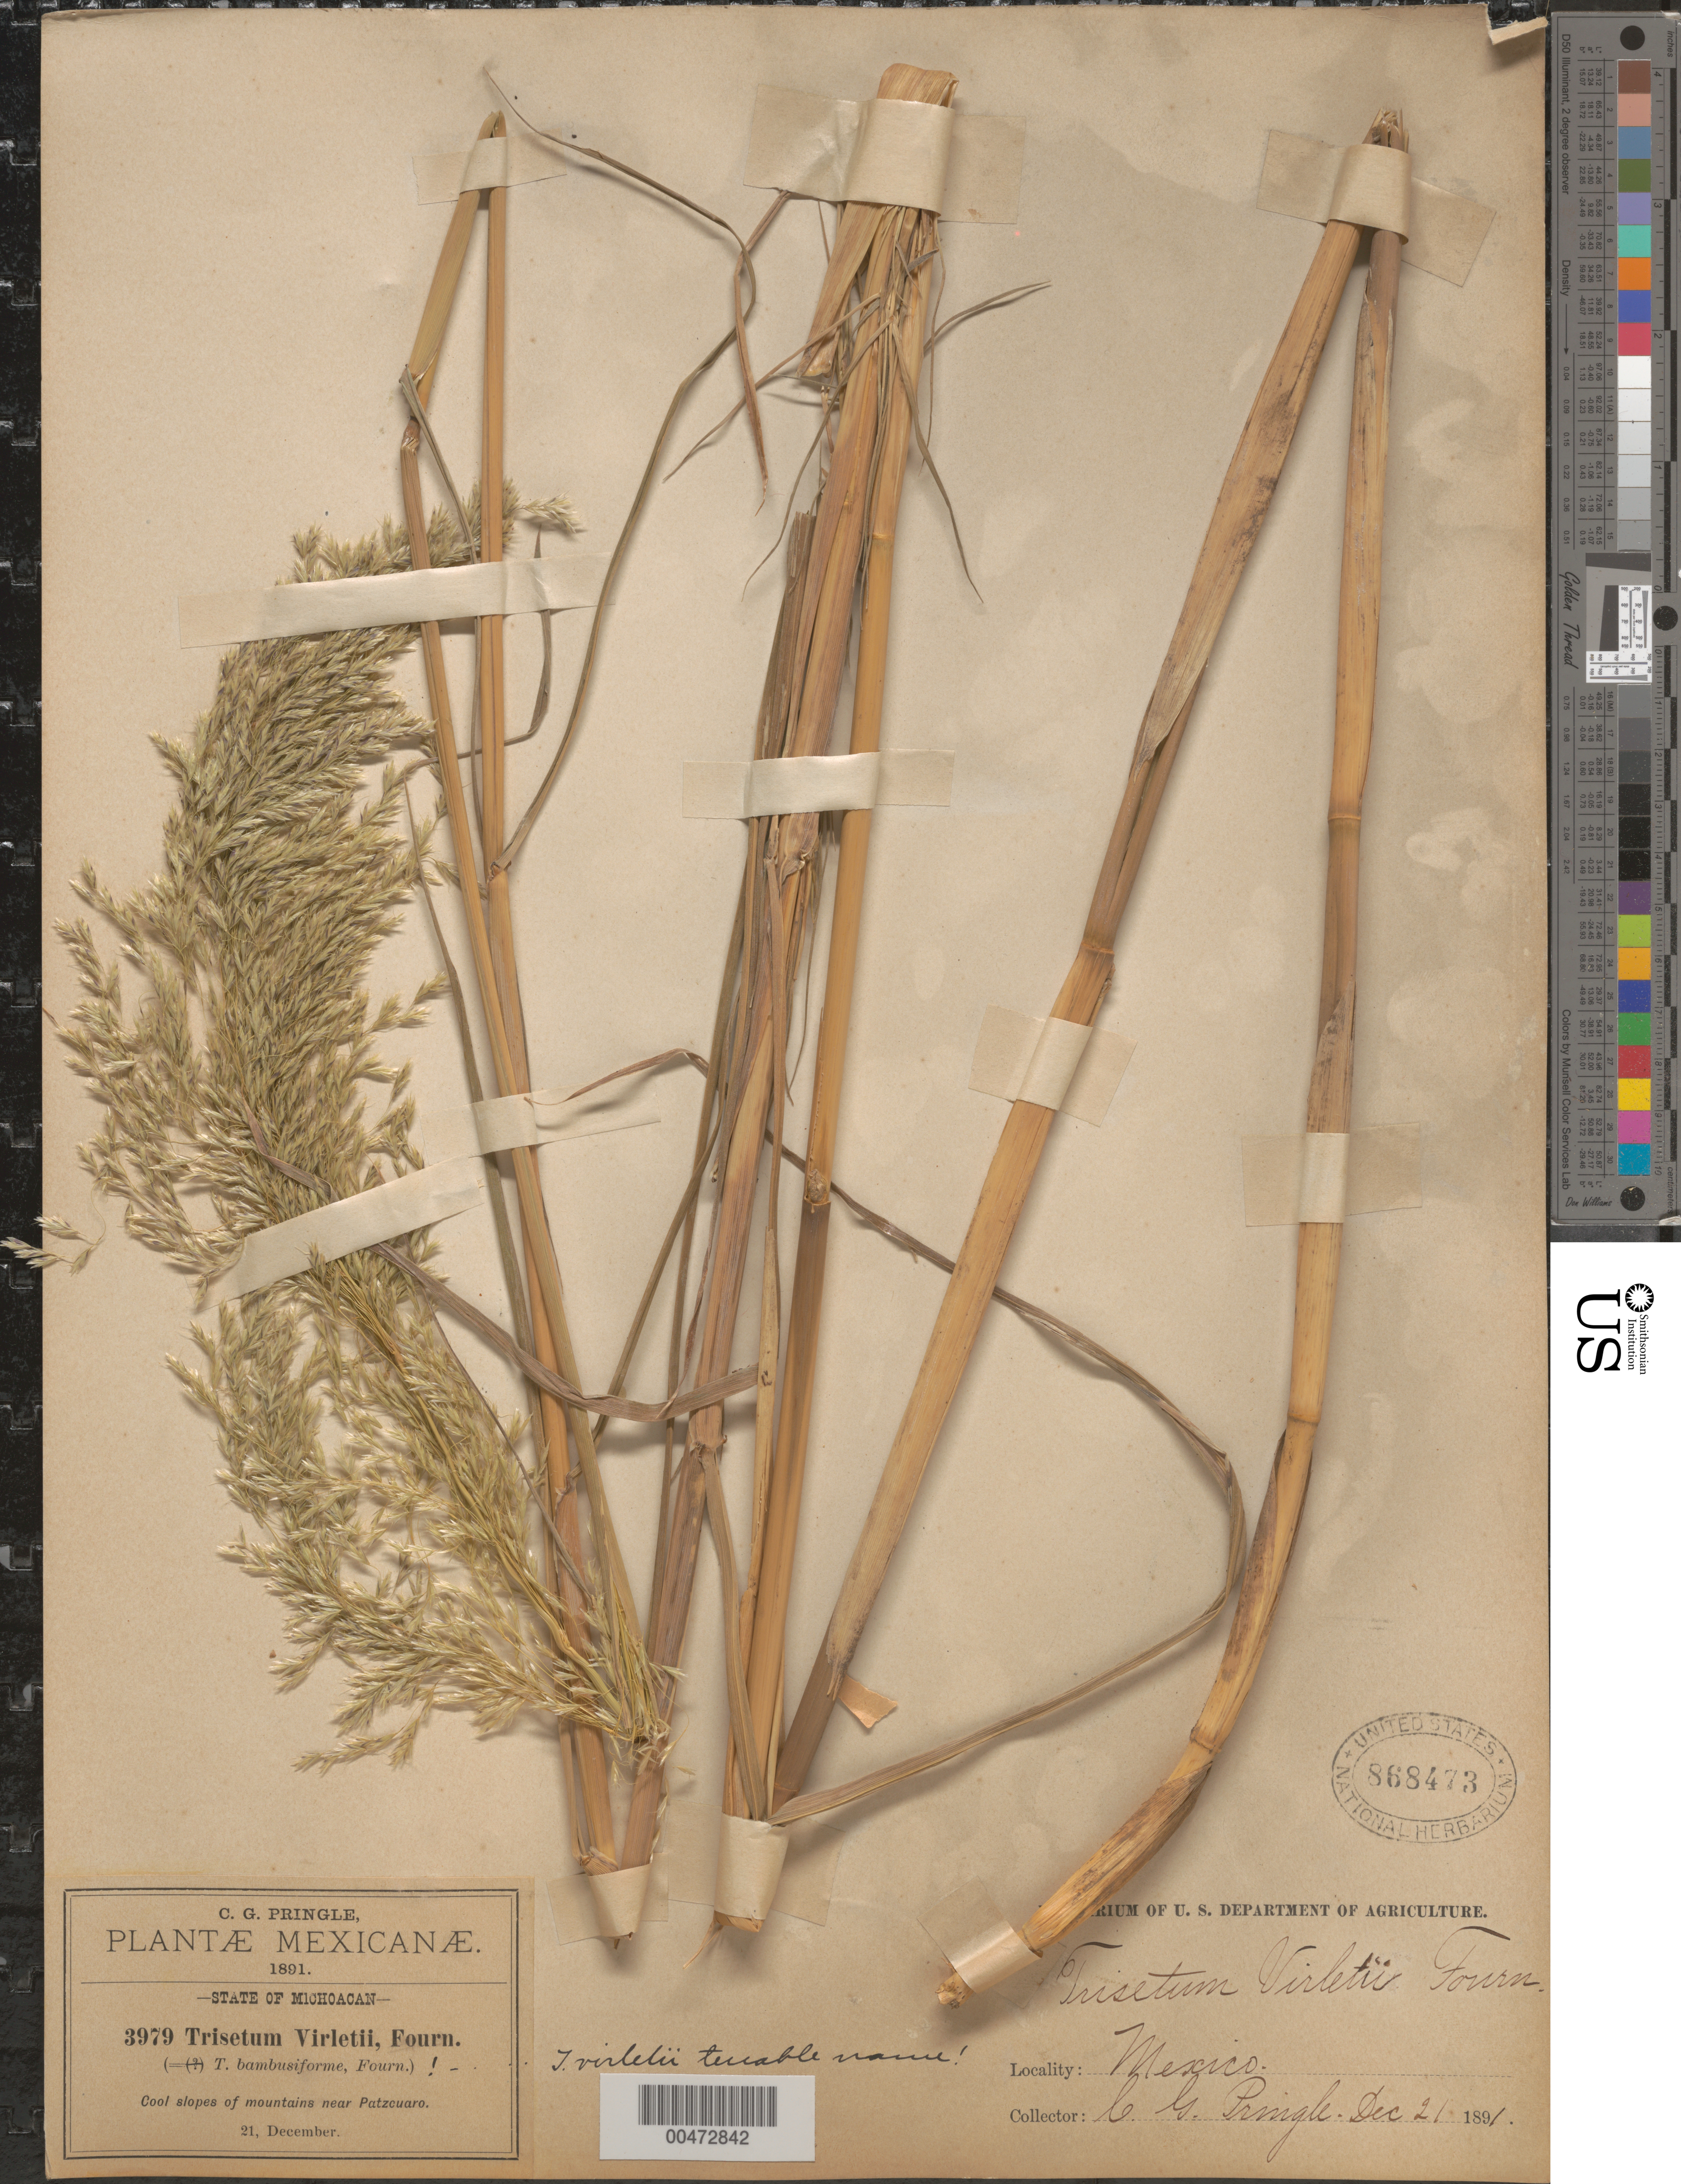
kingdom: Plantae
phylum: Tracheophyta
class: Liliopsida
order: Poales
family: Poaceae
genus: Peyritschia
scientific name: Peyritschia virletii ined.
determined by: Poaceae Reorganization Project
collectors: C. G. Pringle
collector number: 3979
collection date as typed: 21 Dec 1891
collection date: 1891-12-21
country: Mexico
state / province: Michoacán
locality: Near Patzcuaro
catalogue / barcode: US 868473